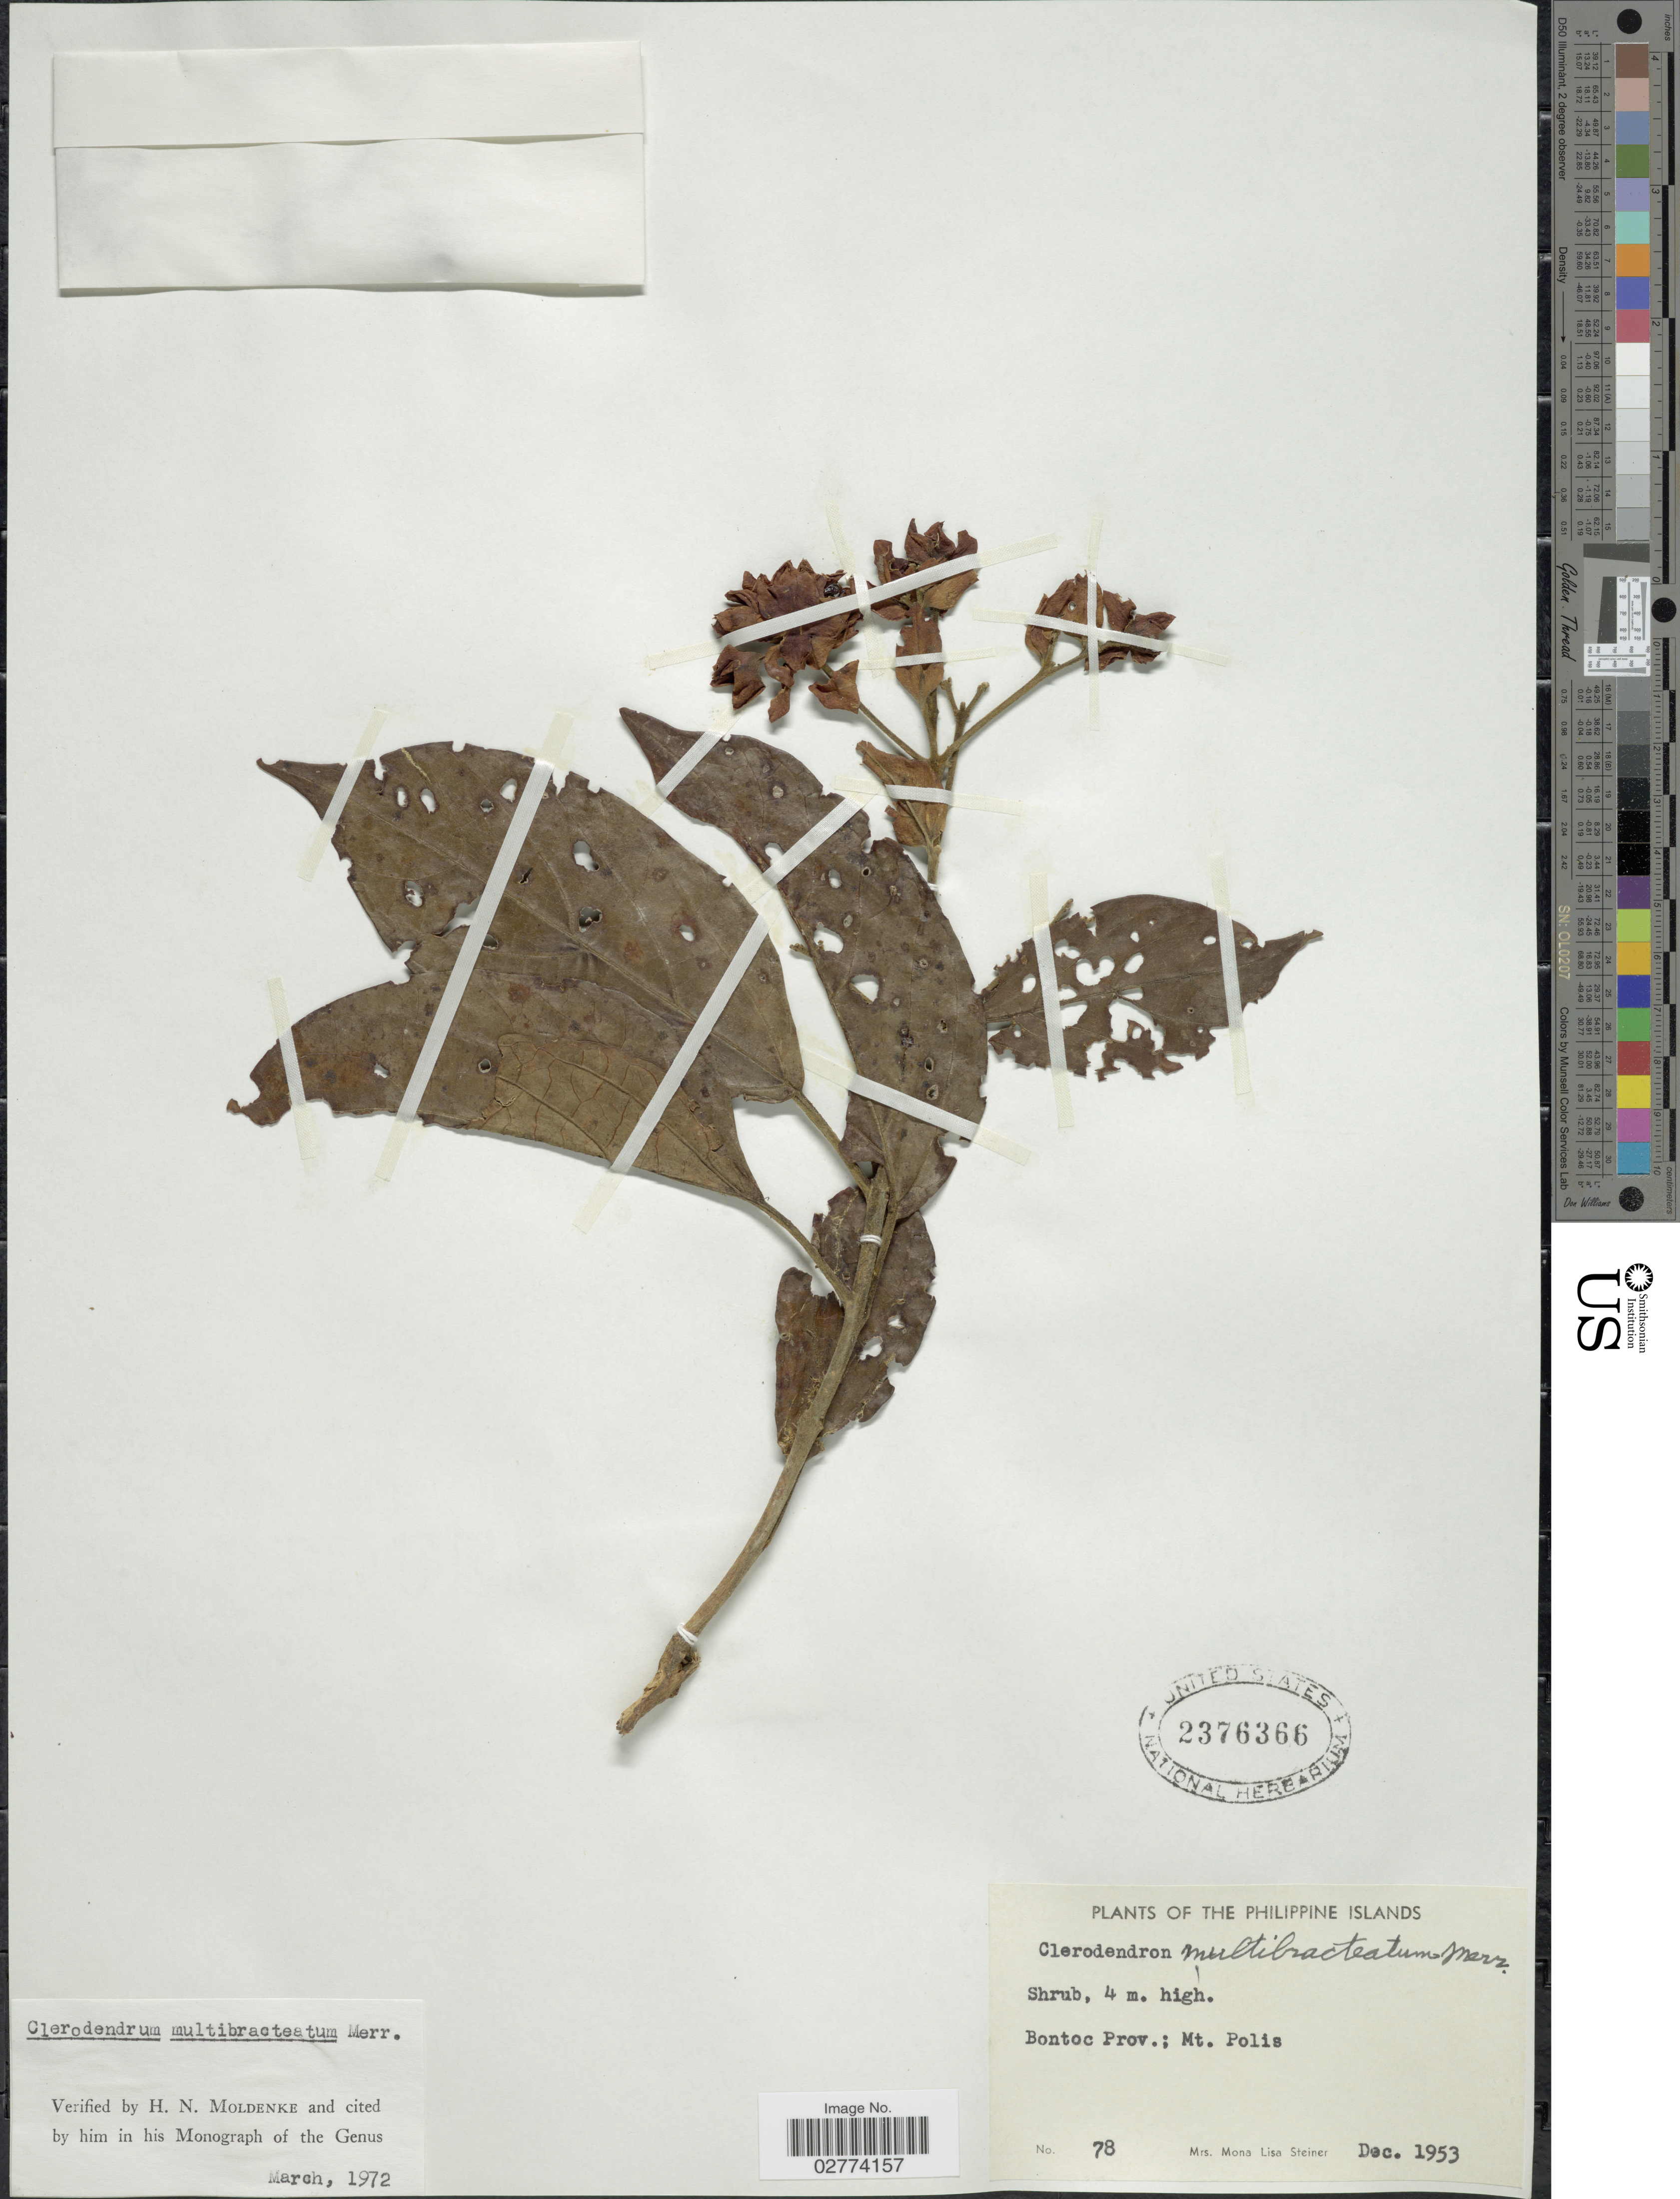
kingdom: Plantae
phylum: Tracheophyta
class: Magnoliopsida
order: Lamiales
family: Lamiaceae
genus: Clerodendrum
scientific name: Clerodendrum multibracteatum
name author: Merr.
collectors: M. Steiner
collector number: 78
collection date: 1953-12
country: Philippines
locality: Bontoc Prov.: Mt. Polis.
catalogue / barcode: US 2376366